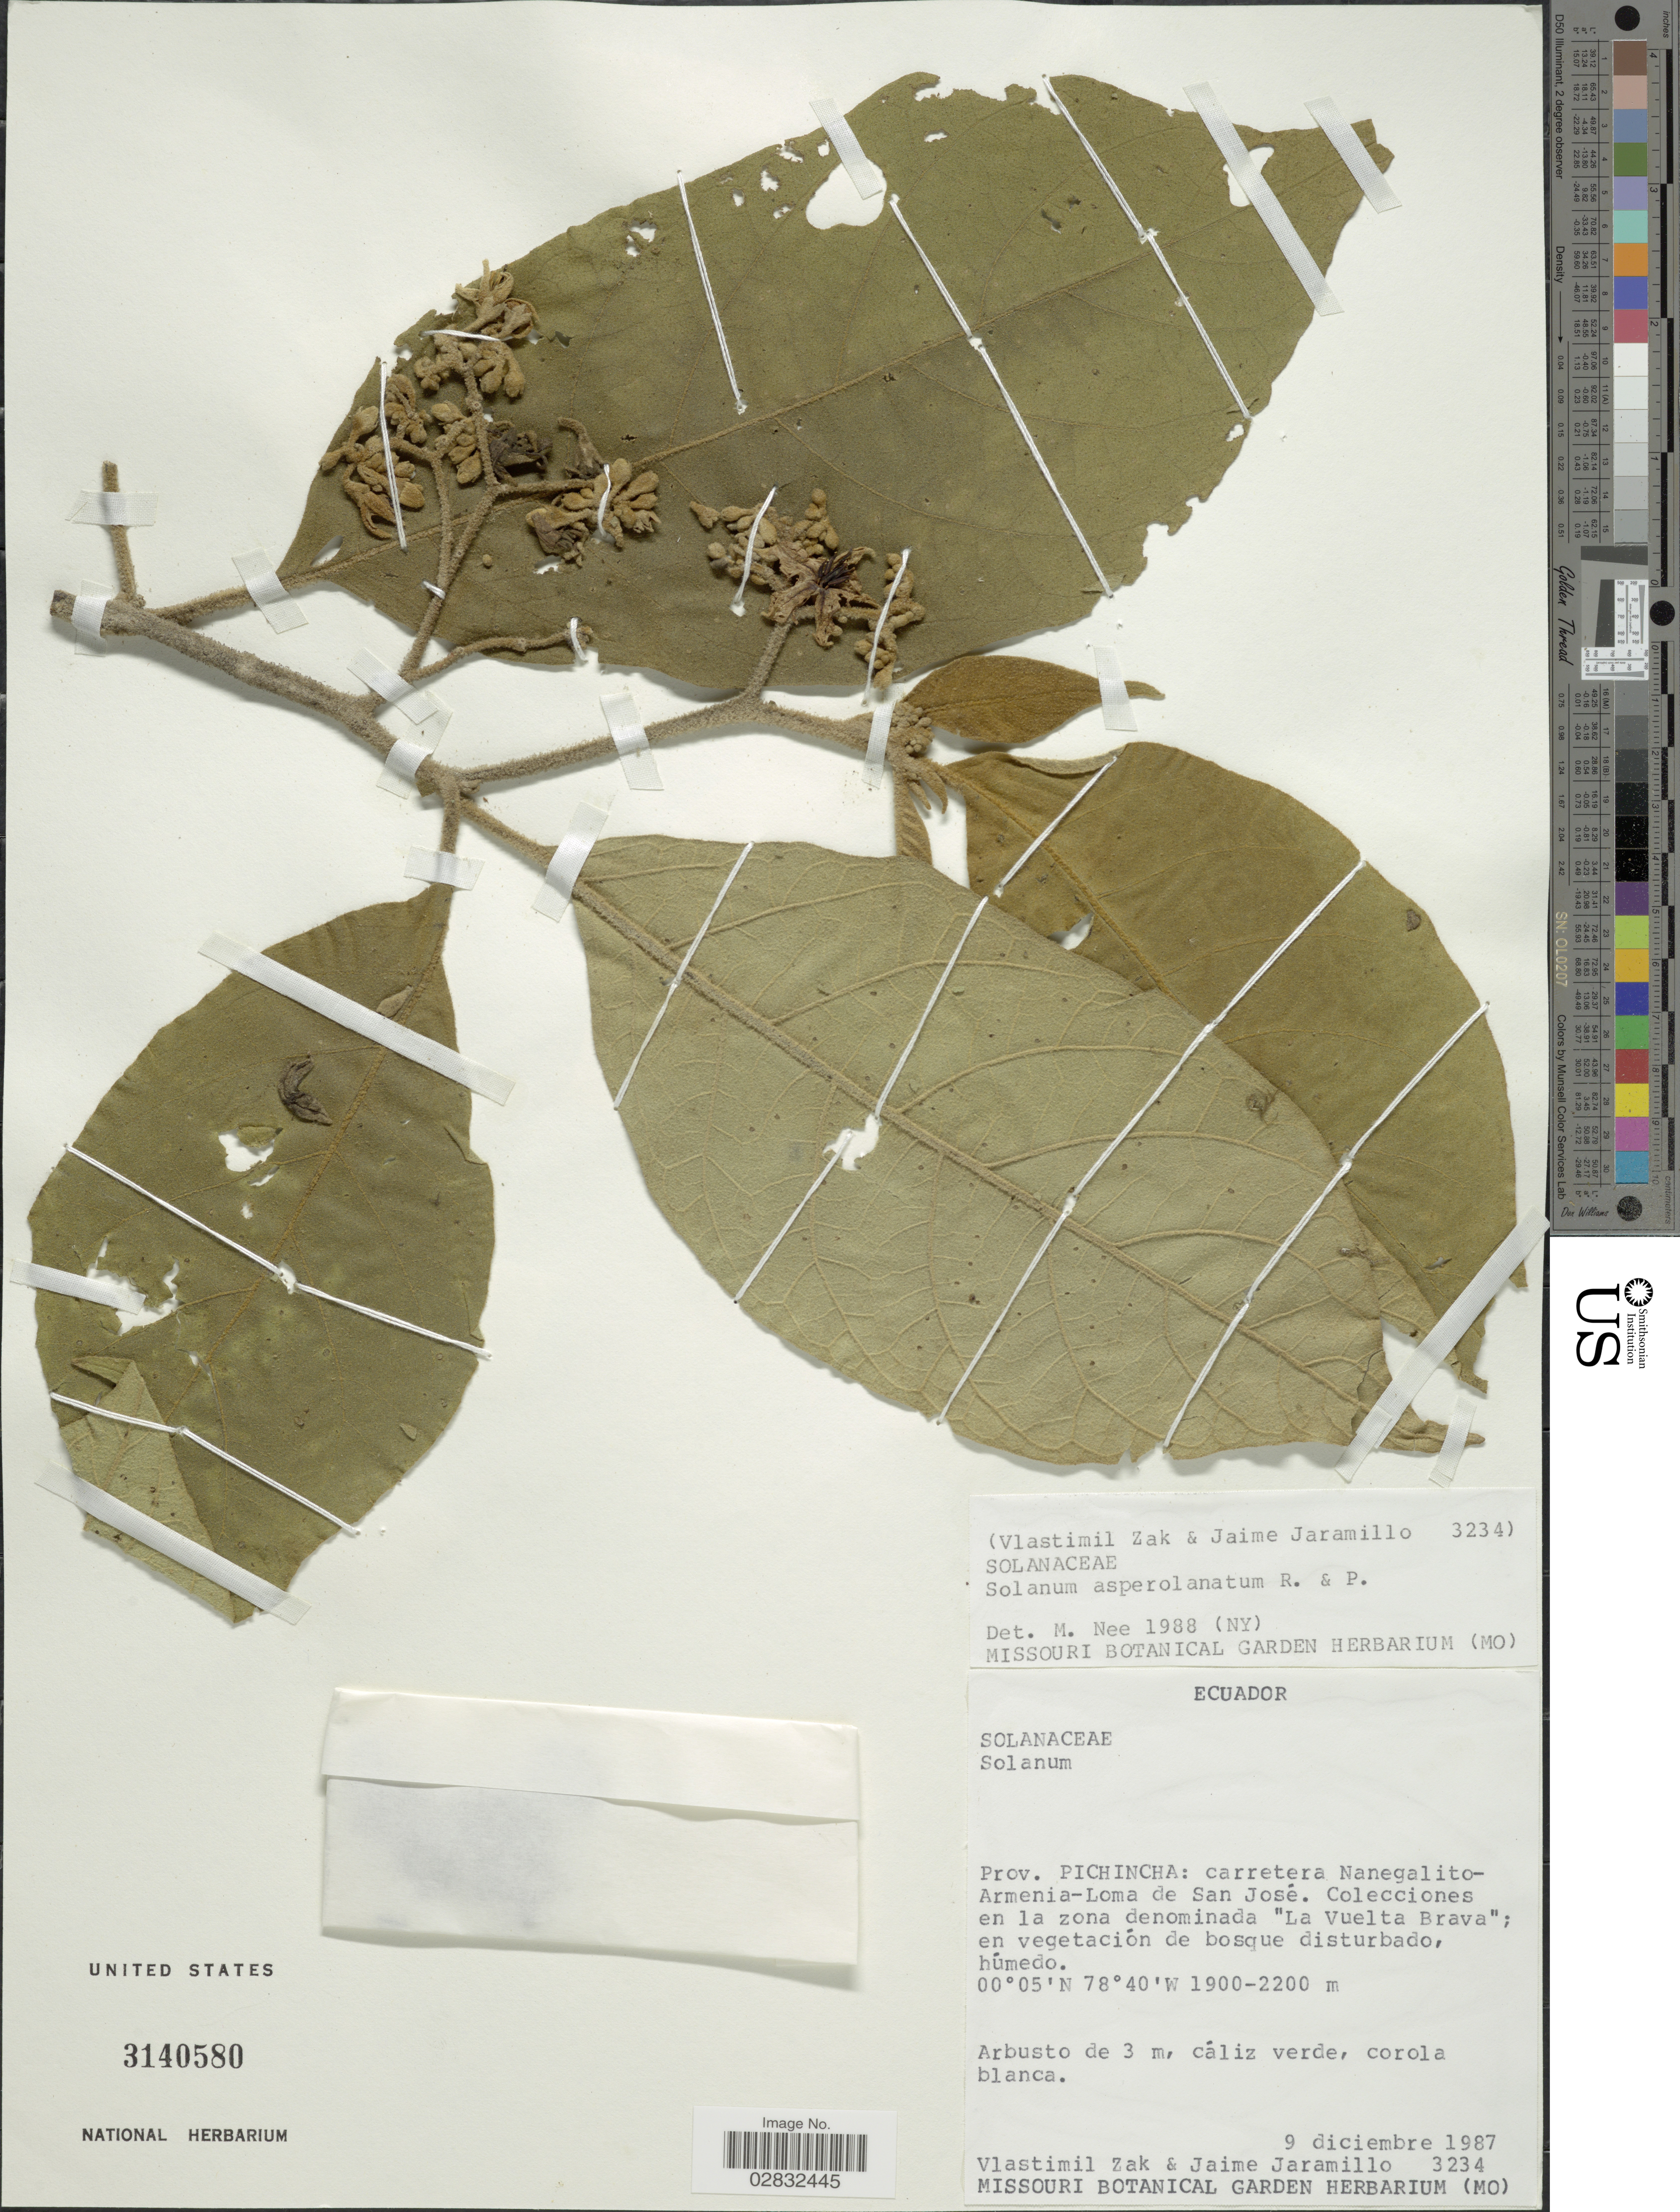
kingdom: Plantae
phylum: Tracheophyta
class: Magnoliopsida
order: Solanales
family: Solanaceae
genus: Solanum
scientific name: Solanum asperolatum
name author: Ruiz & Pav.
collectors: V. Zak & J. Jaramillo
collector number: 3234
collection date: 1987-12-09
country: Ecuador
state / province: Pichincha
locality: Prov. Pichincha: carretera Nanegalito-Armenia-Loma de San José, Colecciones en la zona denominada "La Vuelta Brava".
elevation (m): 1900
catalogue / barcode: US 3140580